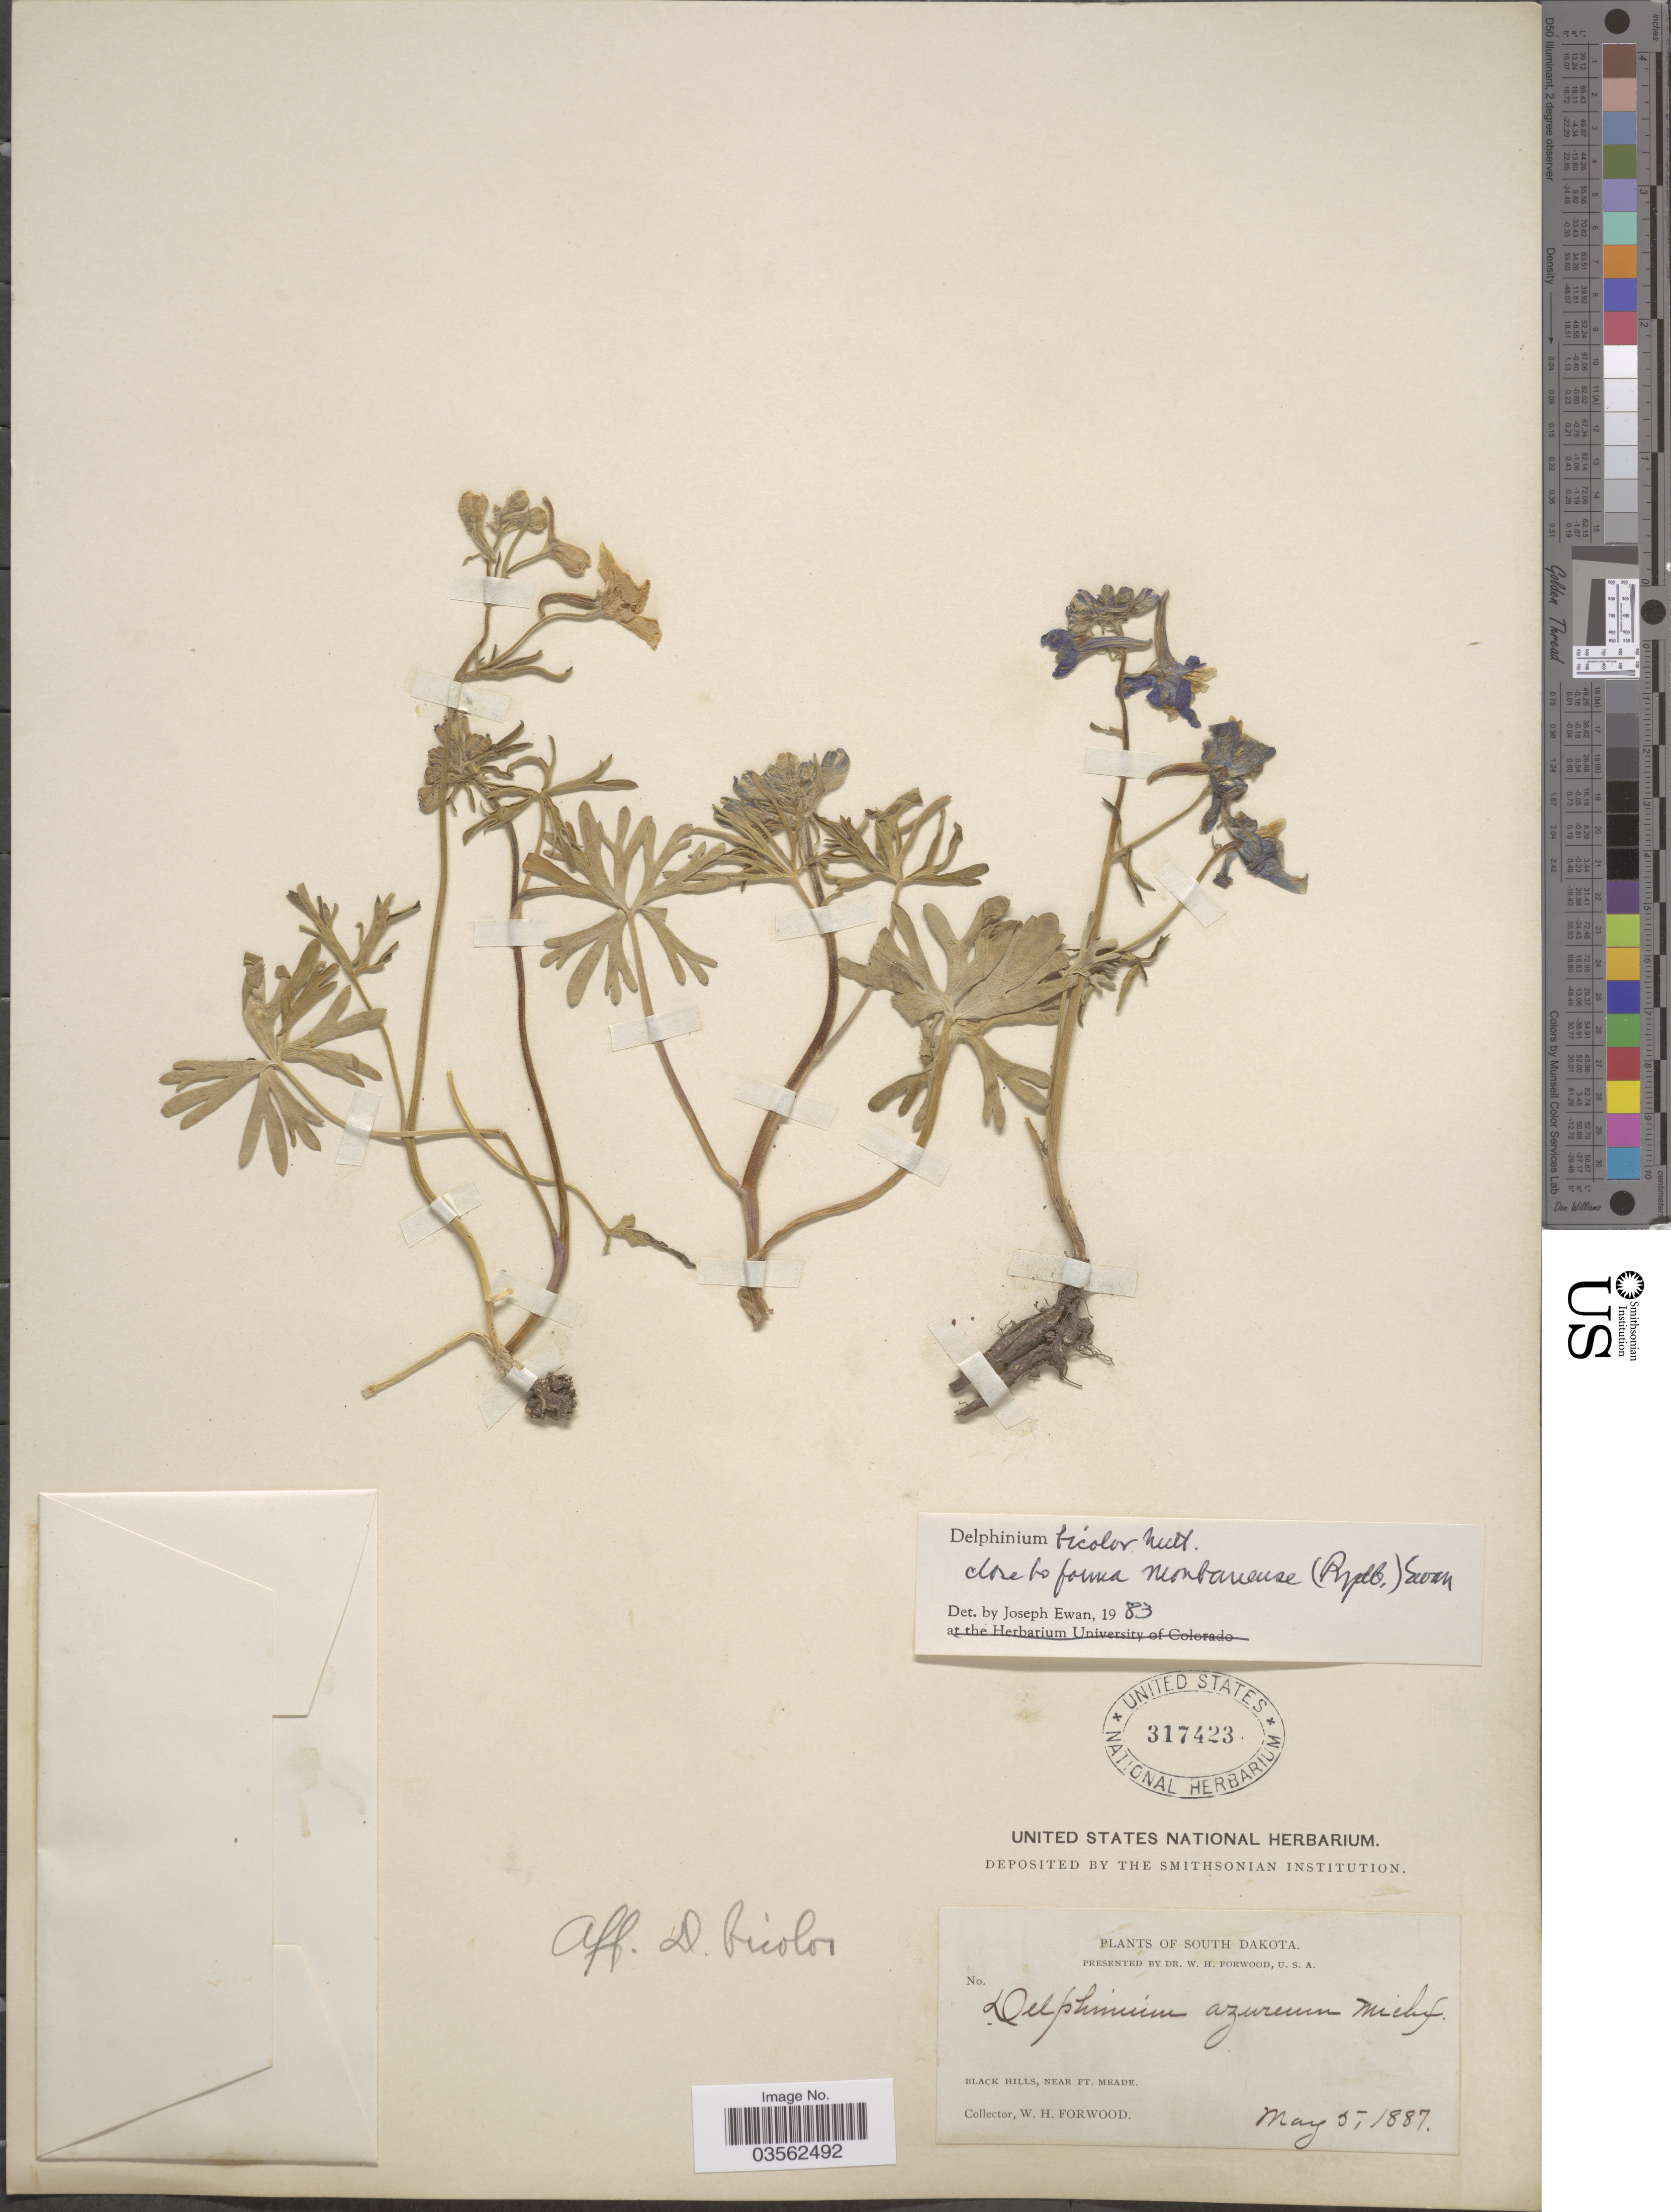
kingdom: Plantae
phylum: Tracheophyta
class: Magnoliopsida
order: Ranunculales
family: Ranunculaceae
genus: Delphinium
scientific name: Delphinium bicolor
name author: Nutt.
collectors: W. Forwood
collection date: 1887-05-05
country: United States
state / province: South Dakota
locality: Black Hills, near Ft. Meade.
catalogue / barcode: US 317423